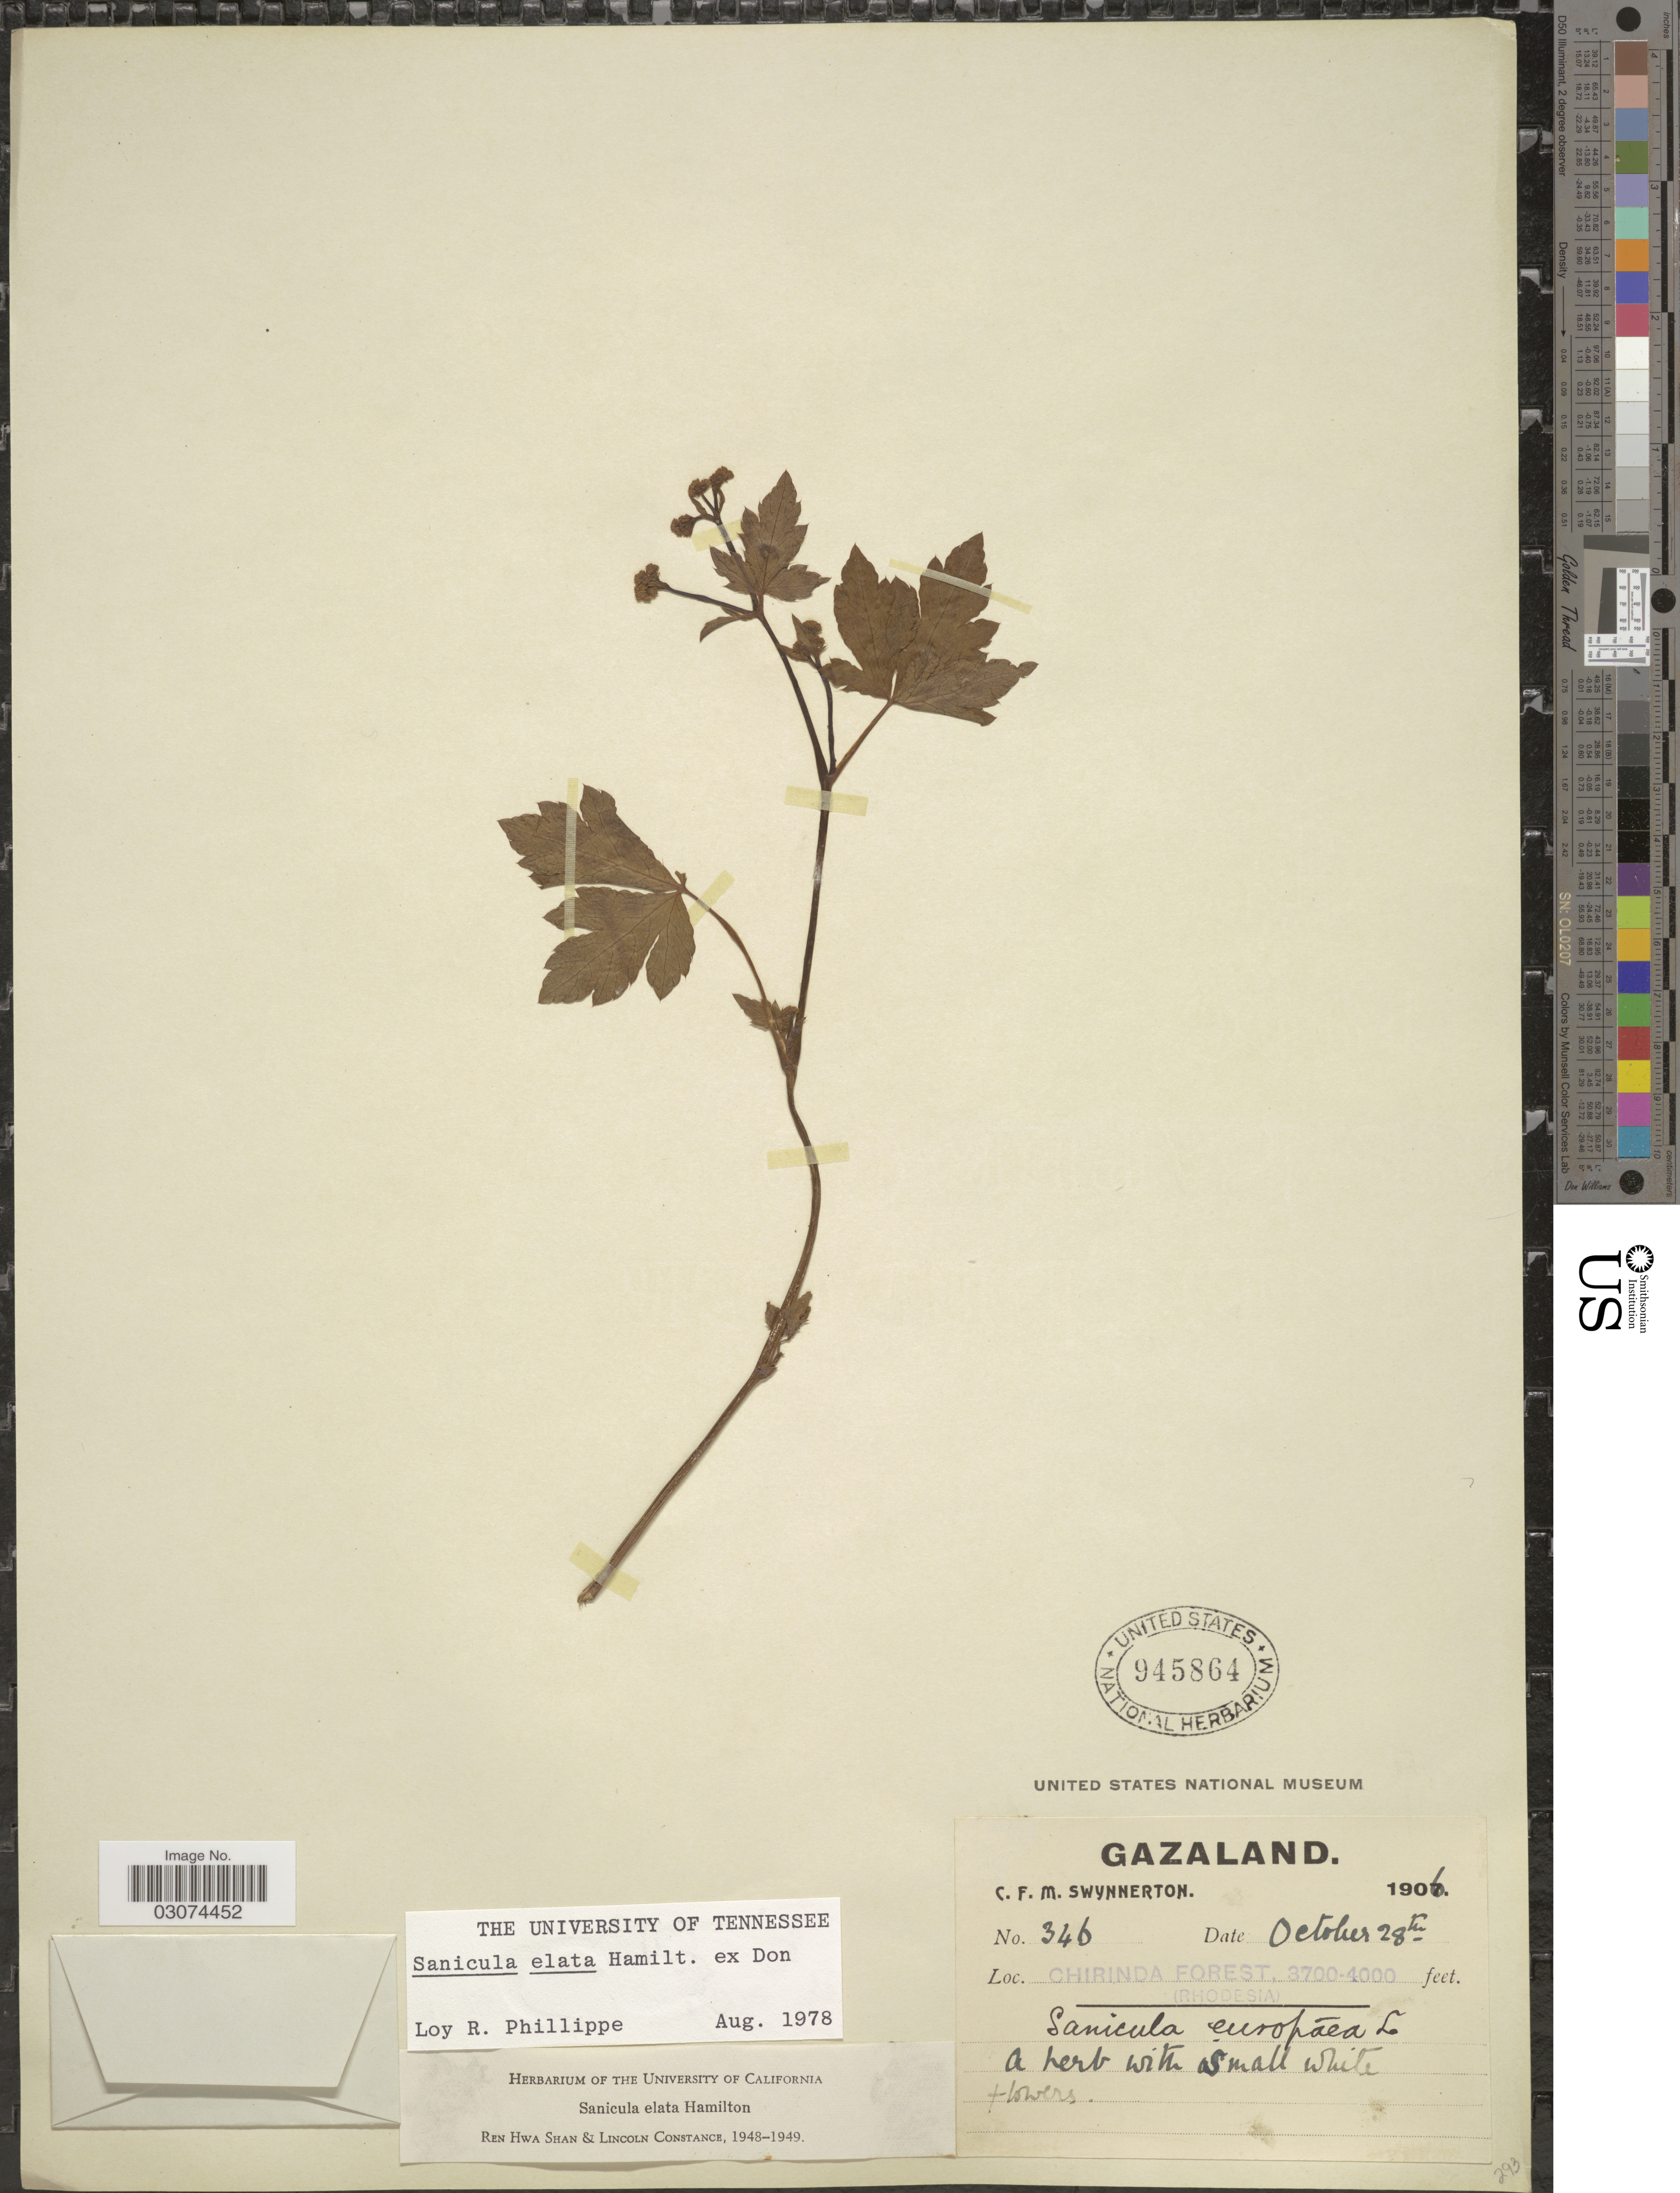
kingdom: Plantae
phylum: Tracheophyta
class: Magnoliopsida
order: Apiales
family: Apiaceae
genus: Sanicula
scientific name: Sanicula elata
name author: Buch.-Ham. ex D. Don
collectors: C. Swynnerton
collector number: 346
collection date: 1906-10-28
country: Zimbabwe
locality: Gazaland. Chirinda Forest (Rhodesia).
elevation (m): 1128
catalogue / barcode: US 945864